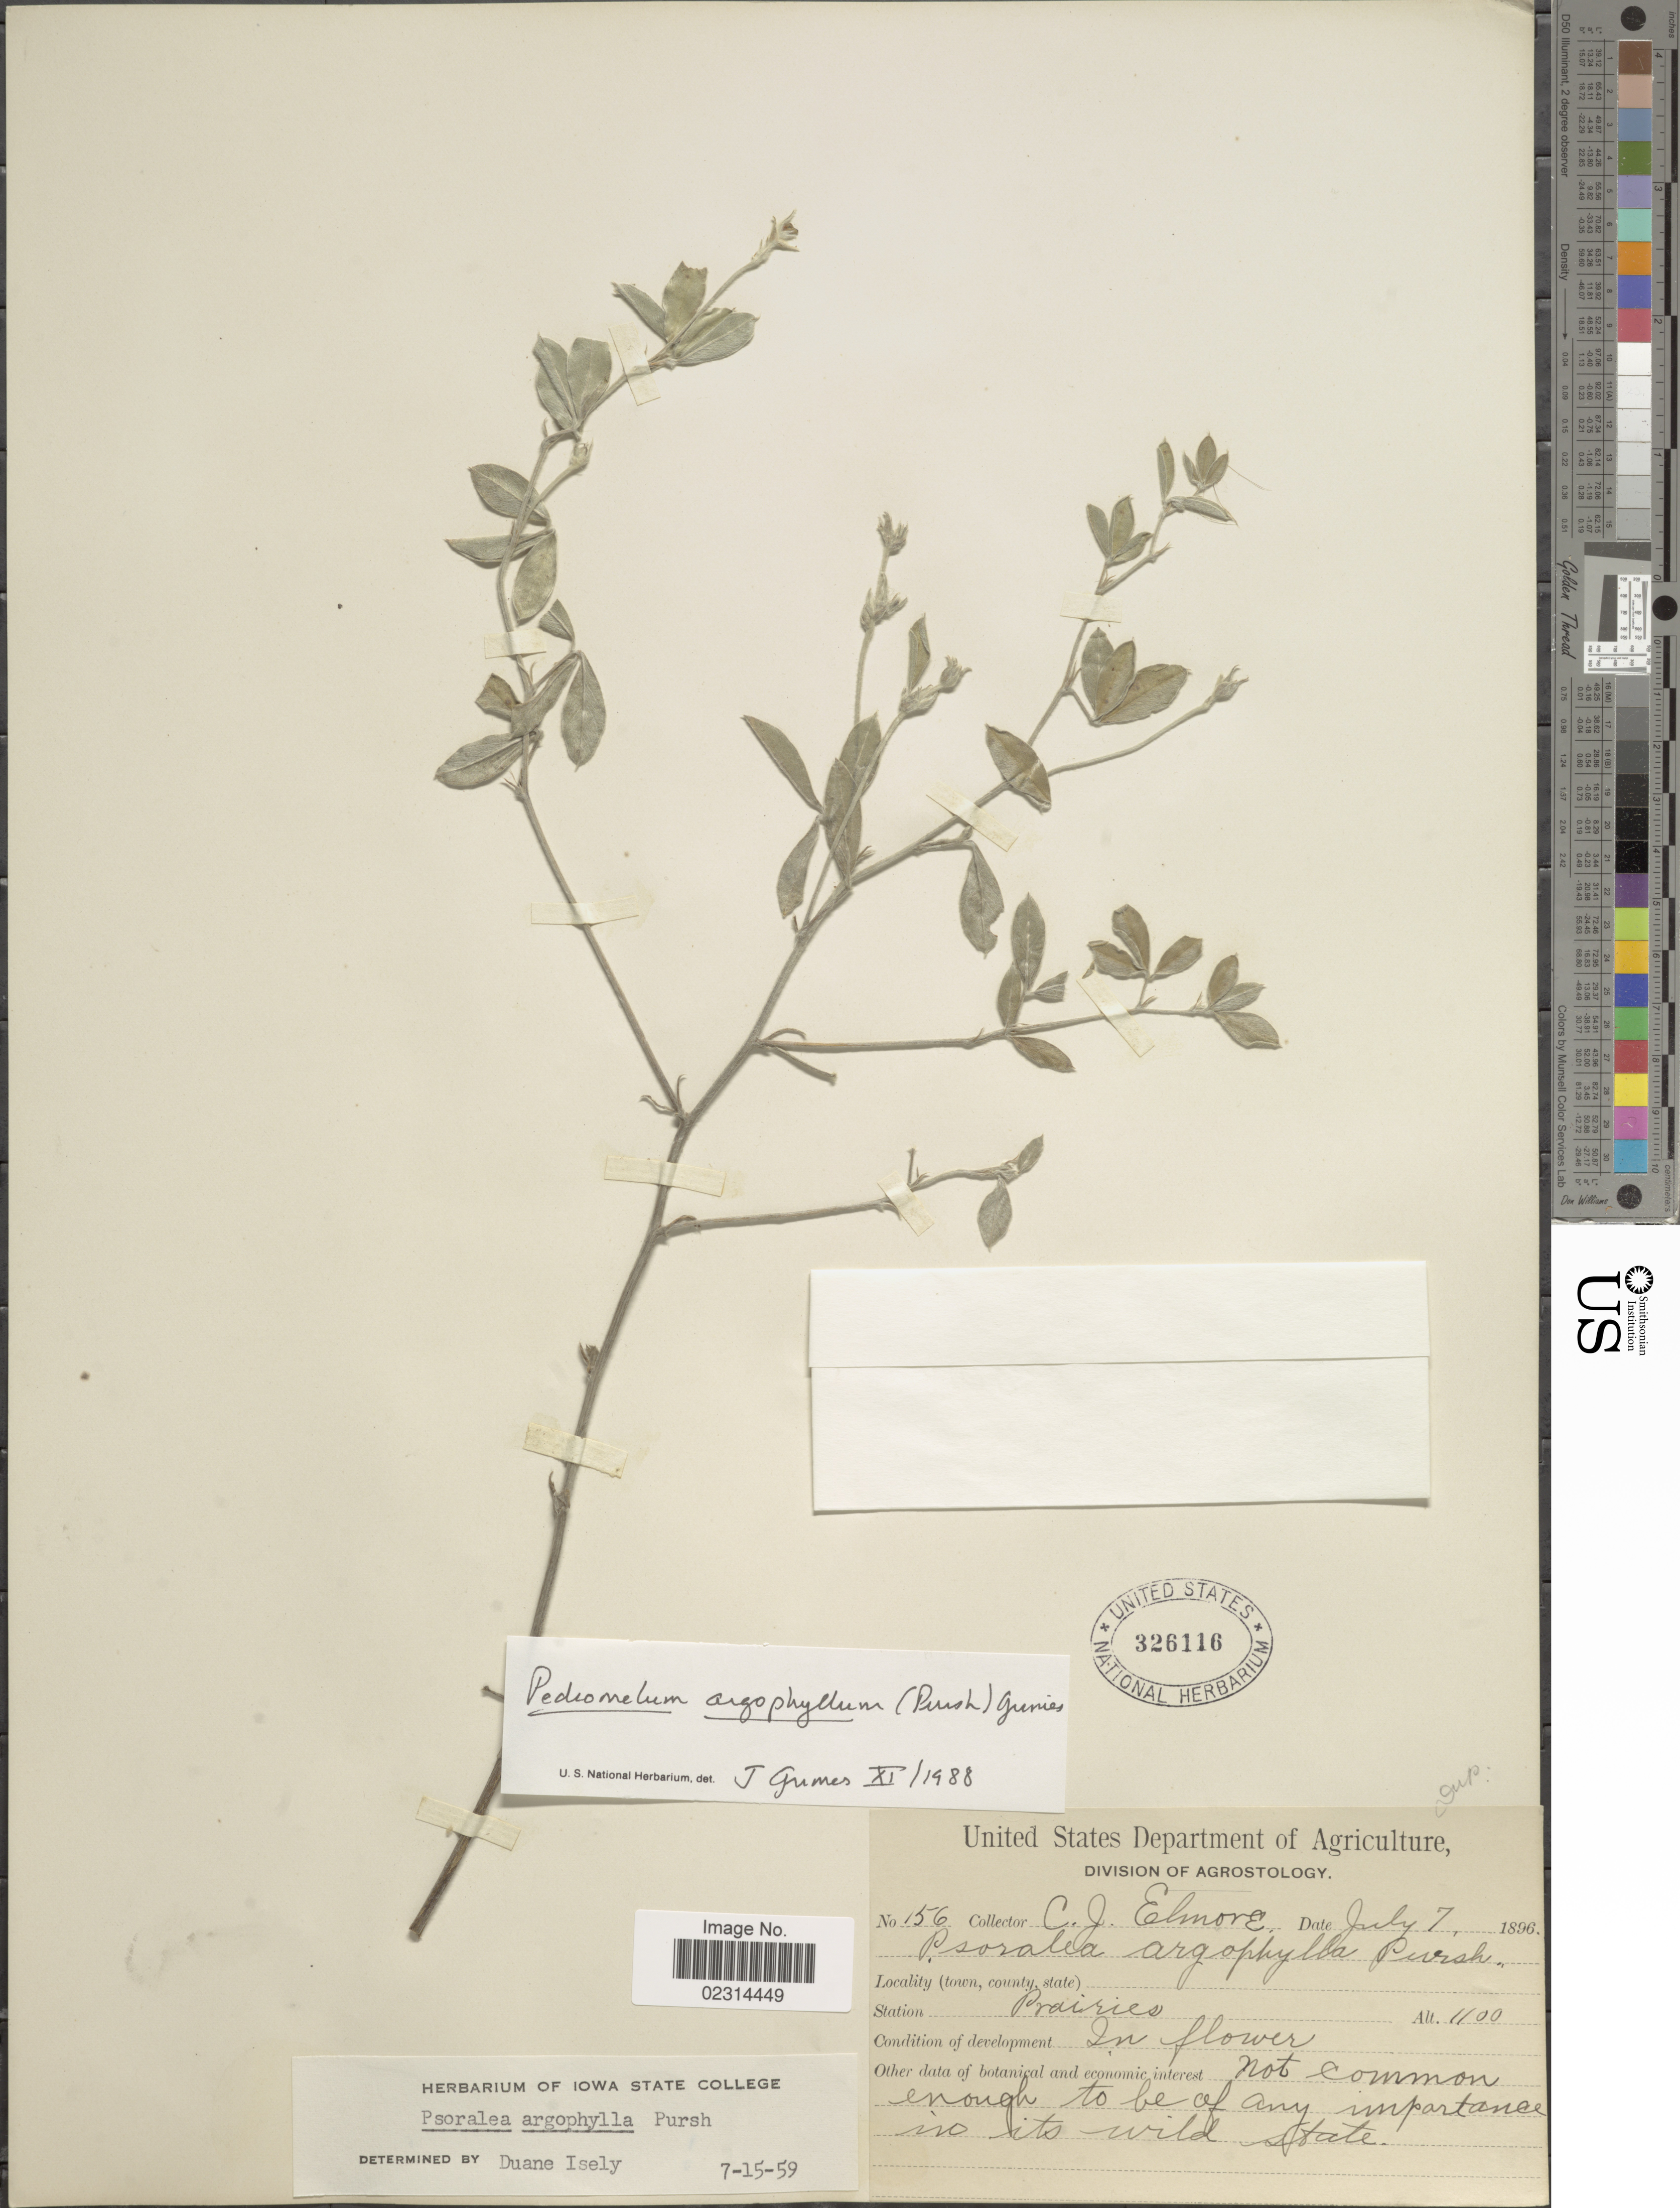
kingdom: Plantae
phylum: Tracheophyta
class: Magnoliopsida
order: Fabales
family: Fabaceae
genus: Pediomelum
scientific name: Pediomelum argophyllum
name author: (Pursh) J.W. Grimes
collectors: C. Elmore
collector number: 156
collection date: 1896-07-07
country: United States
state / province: Nebraska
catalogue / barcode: US 326116